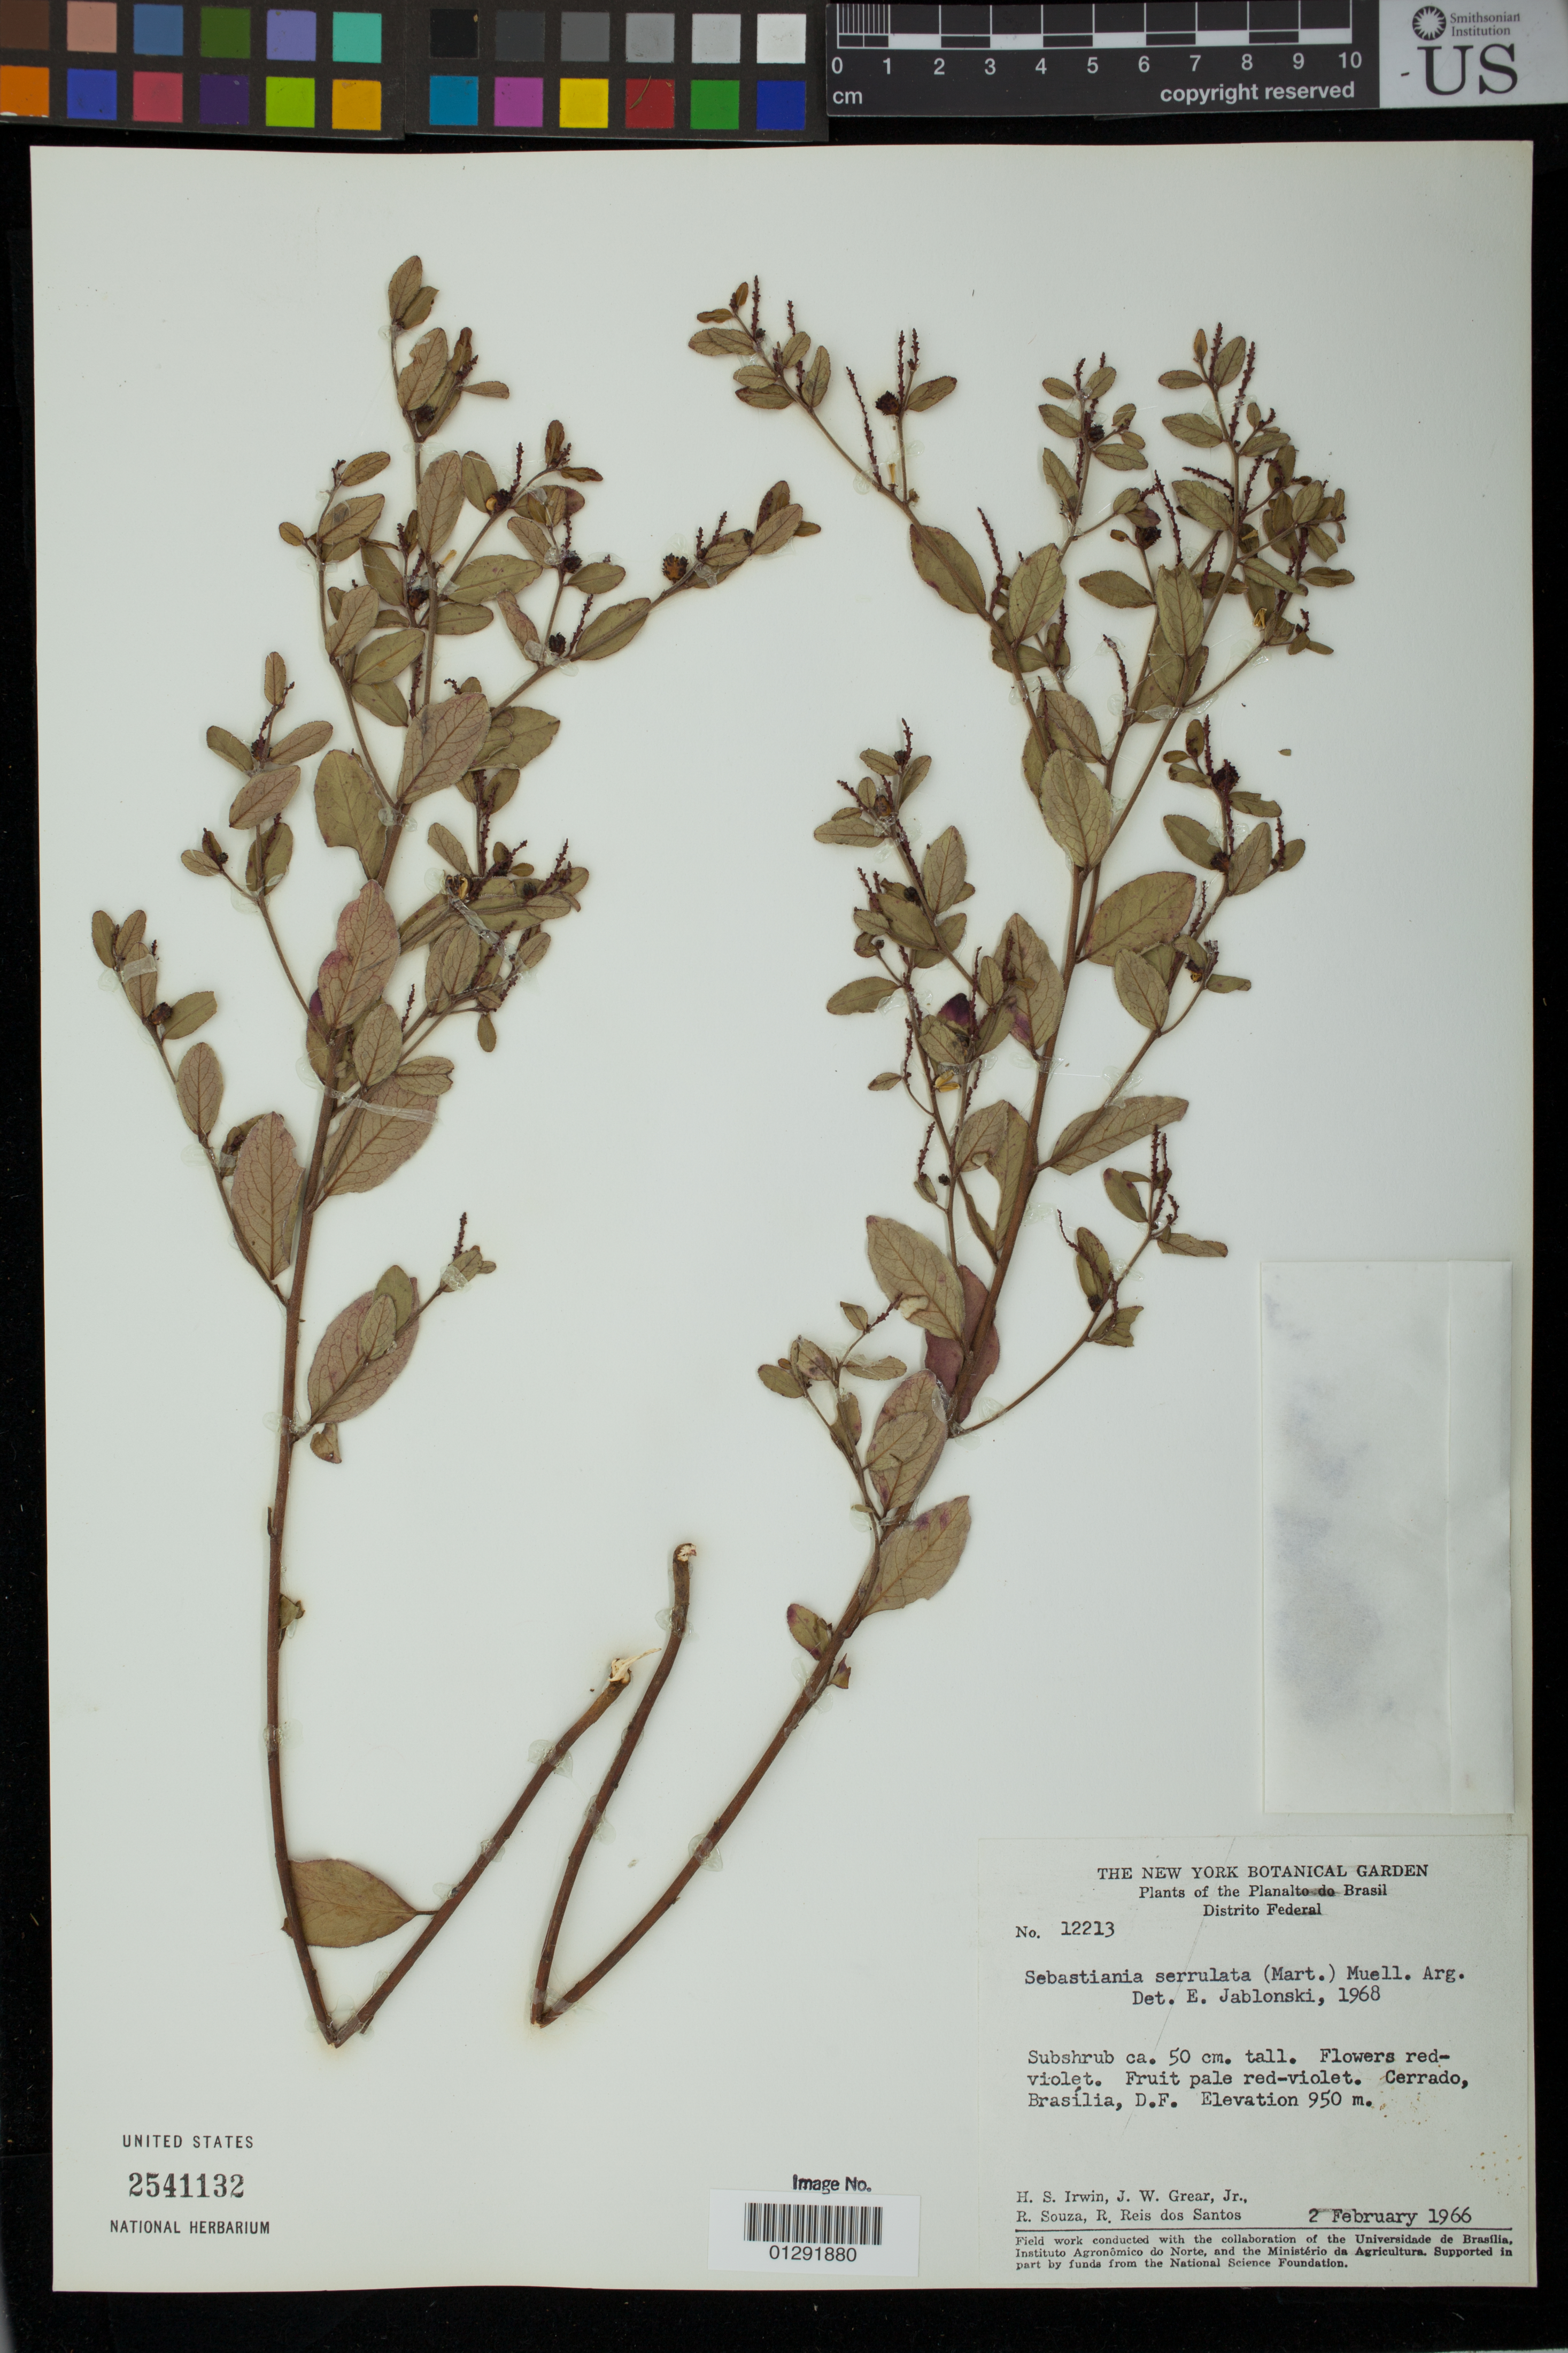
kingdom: Plantae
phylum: Tracheophyta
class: Magnoliopsida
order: Malpighiales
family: Euphorbiaceae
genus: Sebastiania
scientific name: Sebastiania serrulata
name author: (Mart.) Müll. Arg.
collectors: H. Irwin, J. W. Grear, R. Souza & R. Reis dos Santos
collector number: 12213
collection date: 1966-02-02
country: Brazil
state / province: Distrito Federal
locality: Brasilia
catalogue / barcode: US 2541132